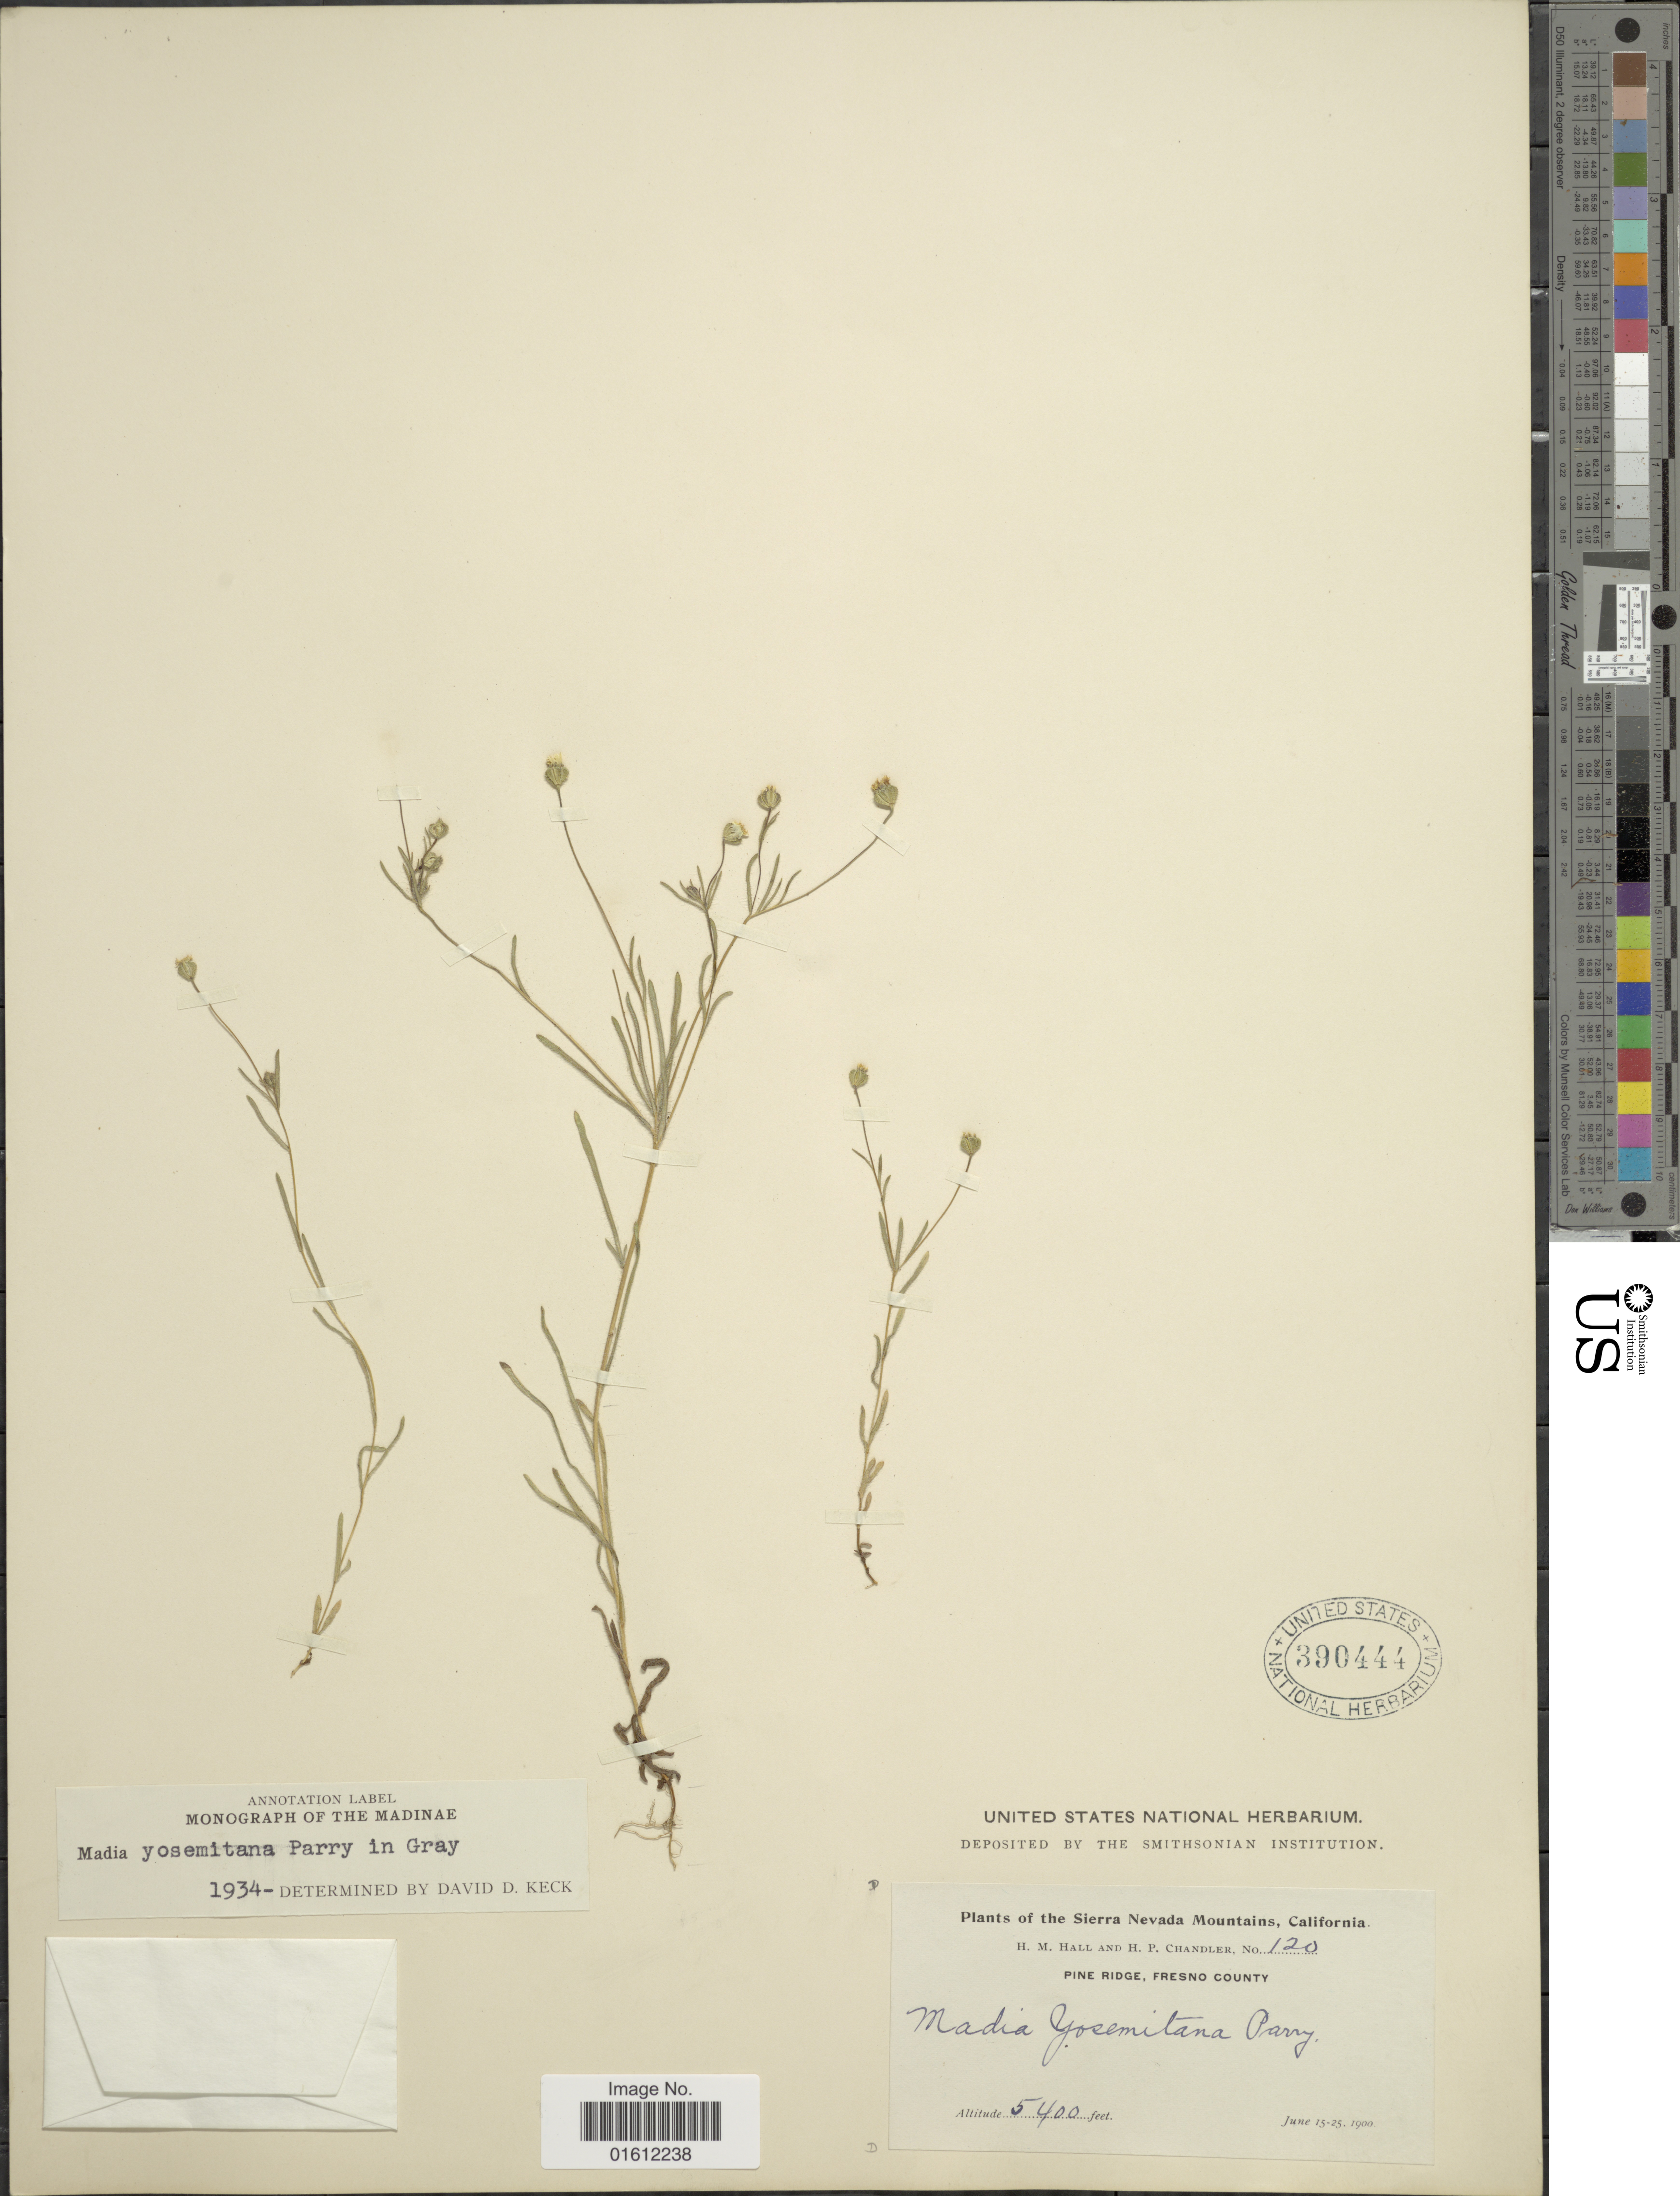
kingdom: Plantae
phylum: Tracheophyta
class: Magnoliopsida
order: Asterales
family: Asteraceae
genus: Madia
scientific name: Madia yosemitana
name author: Parry ex A. Gray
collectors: H. M. Hall & H. Chandler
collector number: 120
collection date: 1900-06-15/1900-06-25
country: United States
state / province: California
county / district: Fresno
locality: California, Sierra Nevada Mountains, Pine ridge, Fresno County.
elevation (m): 1646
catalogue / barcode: US 390444